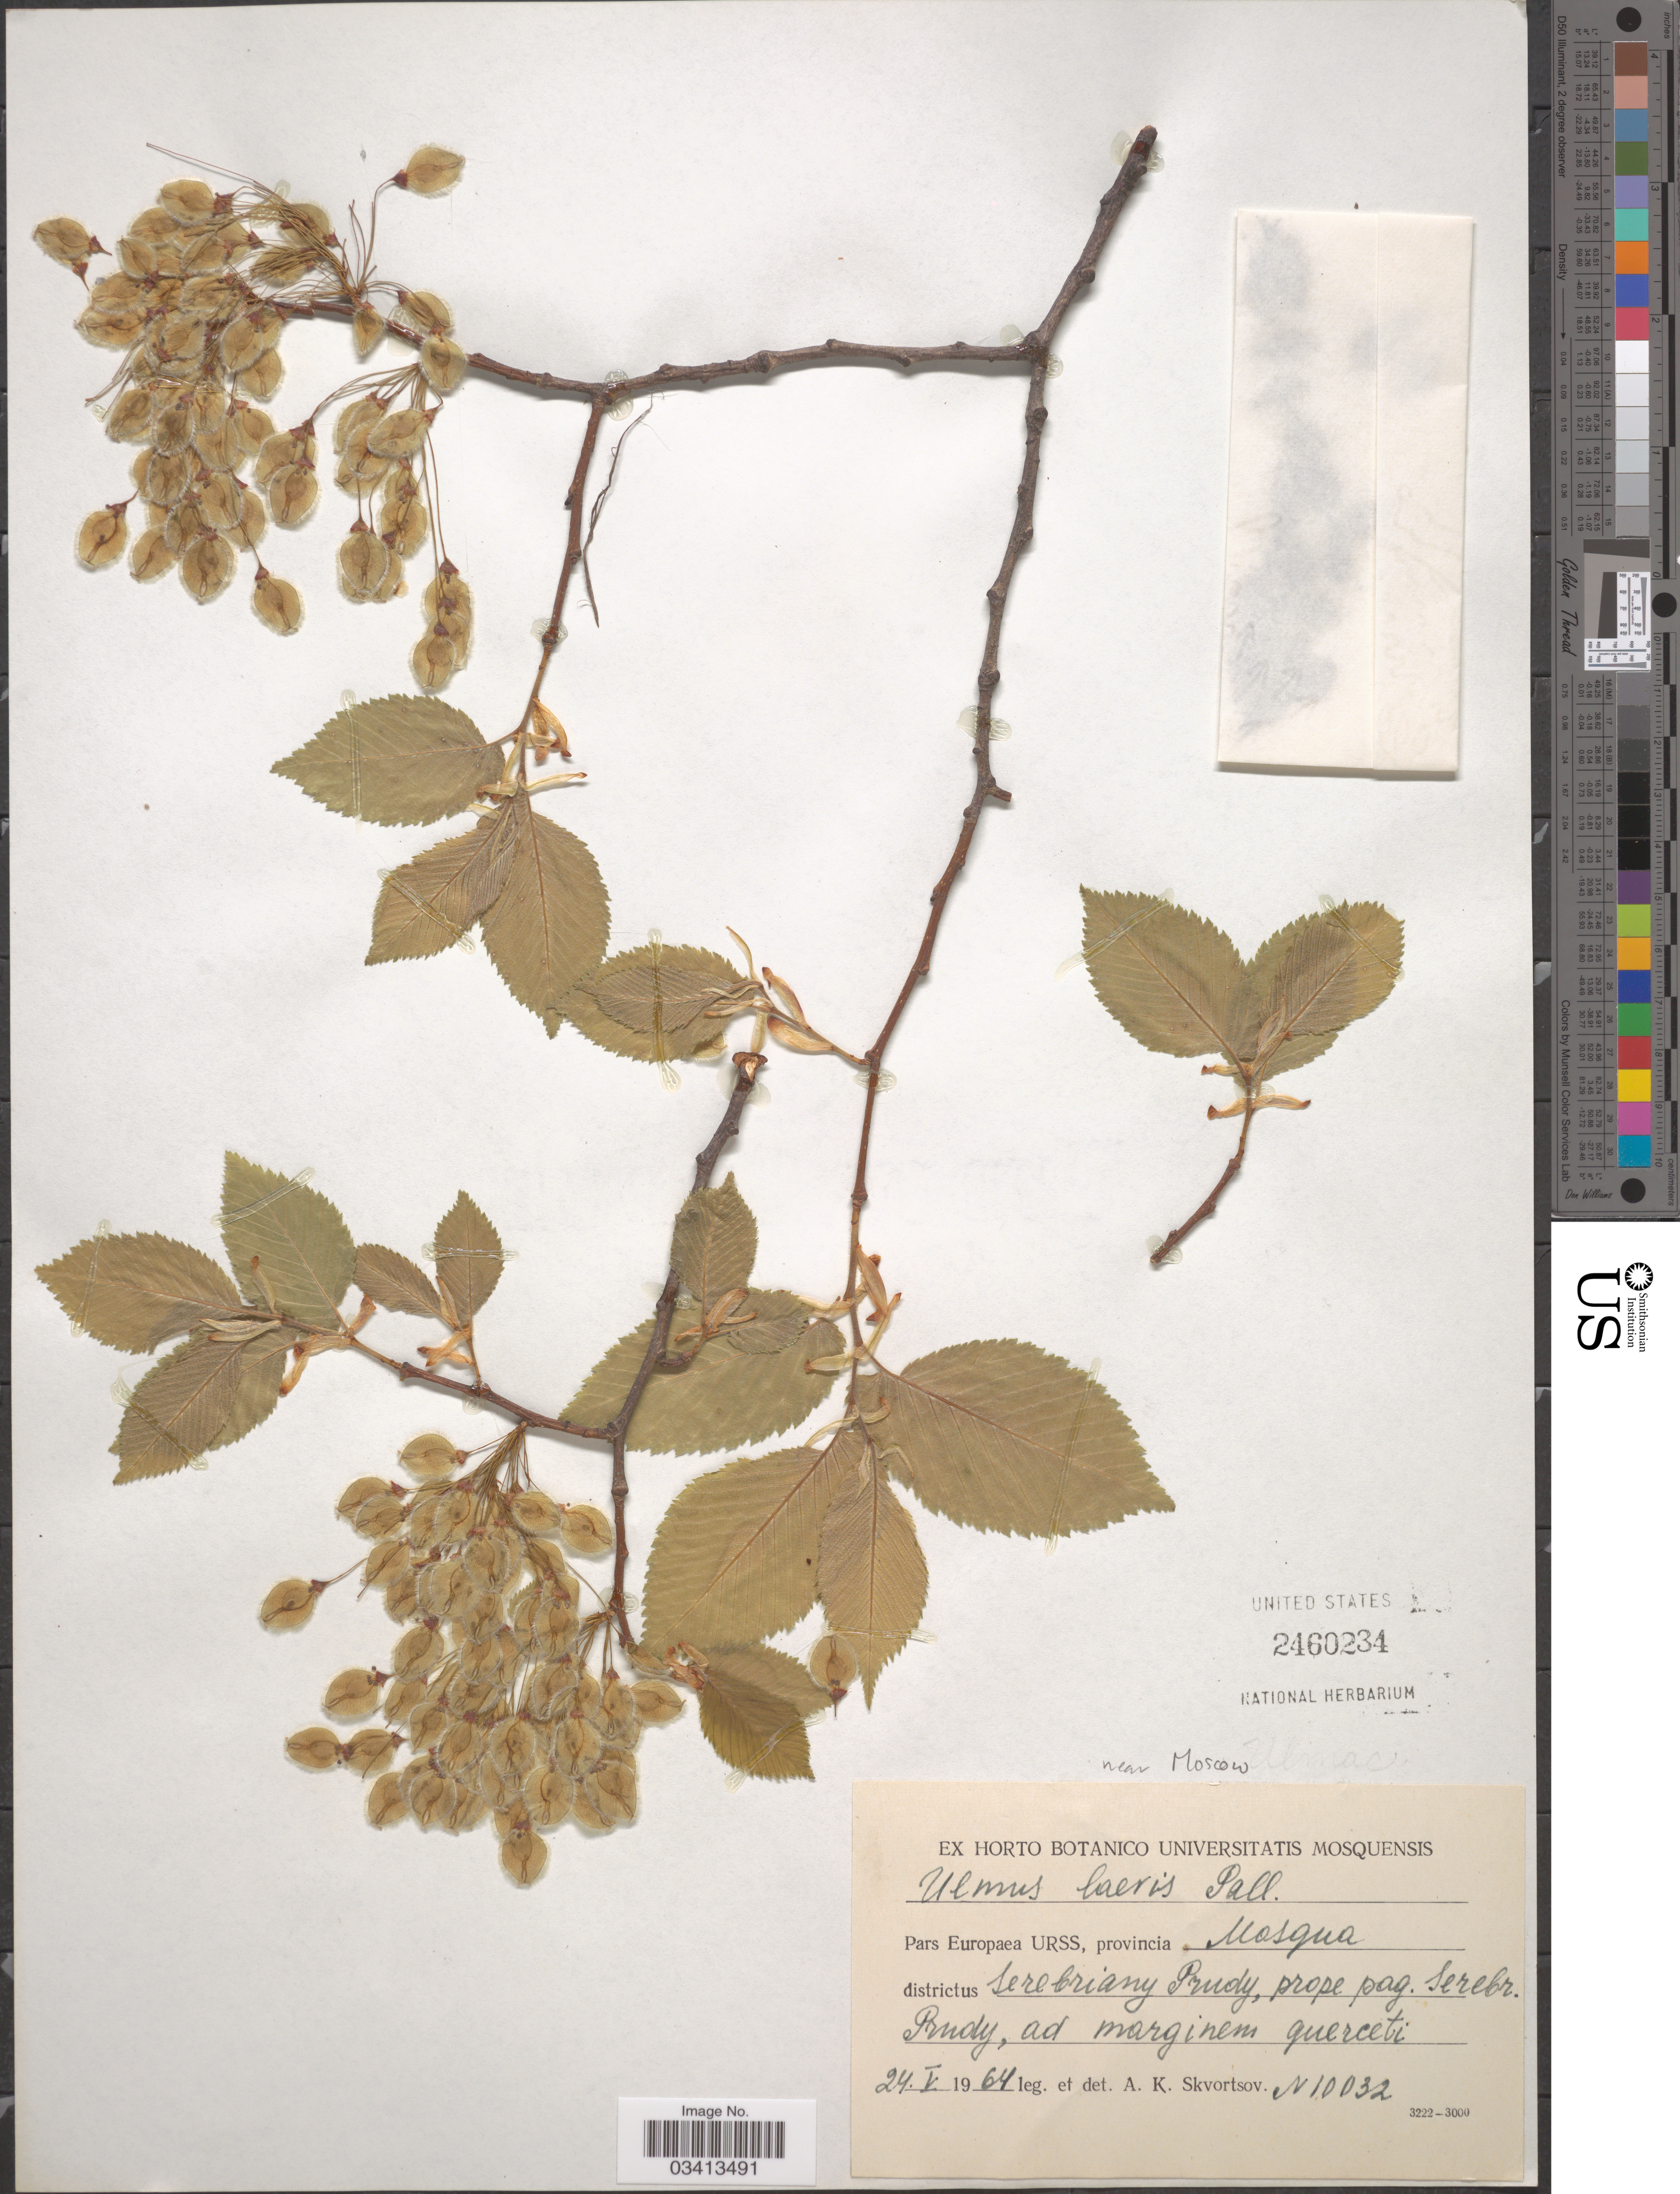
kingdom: Plantae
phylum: Tracheophyta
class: Magnoliopsida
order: Rosales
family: Ulmaceae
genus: Ulmus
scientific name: Ulmus laevis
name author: Pall.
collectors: A. K. Skvortsov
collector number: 10032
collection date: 1964-05-24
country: Russian Federation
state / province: Moscow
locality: Pars Europaea URSS, provincia Mosqua. districtus Sererbiany Prudy, prope pag. Serebr. Prudy. Near Moscow.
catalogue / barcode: US 2460234